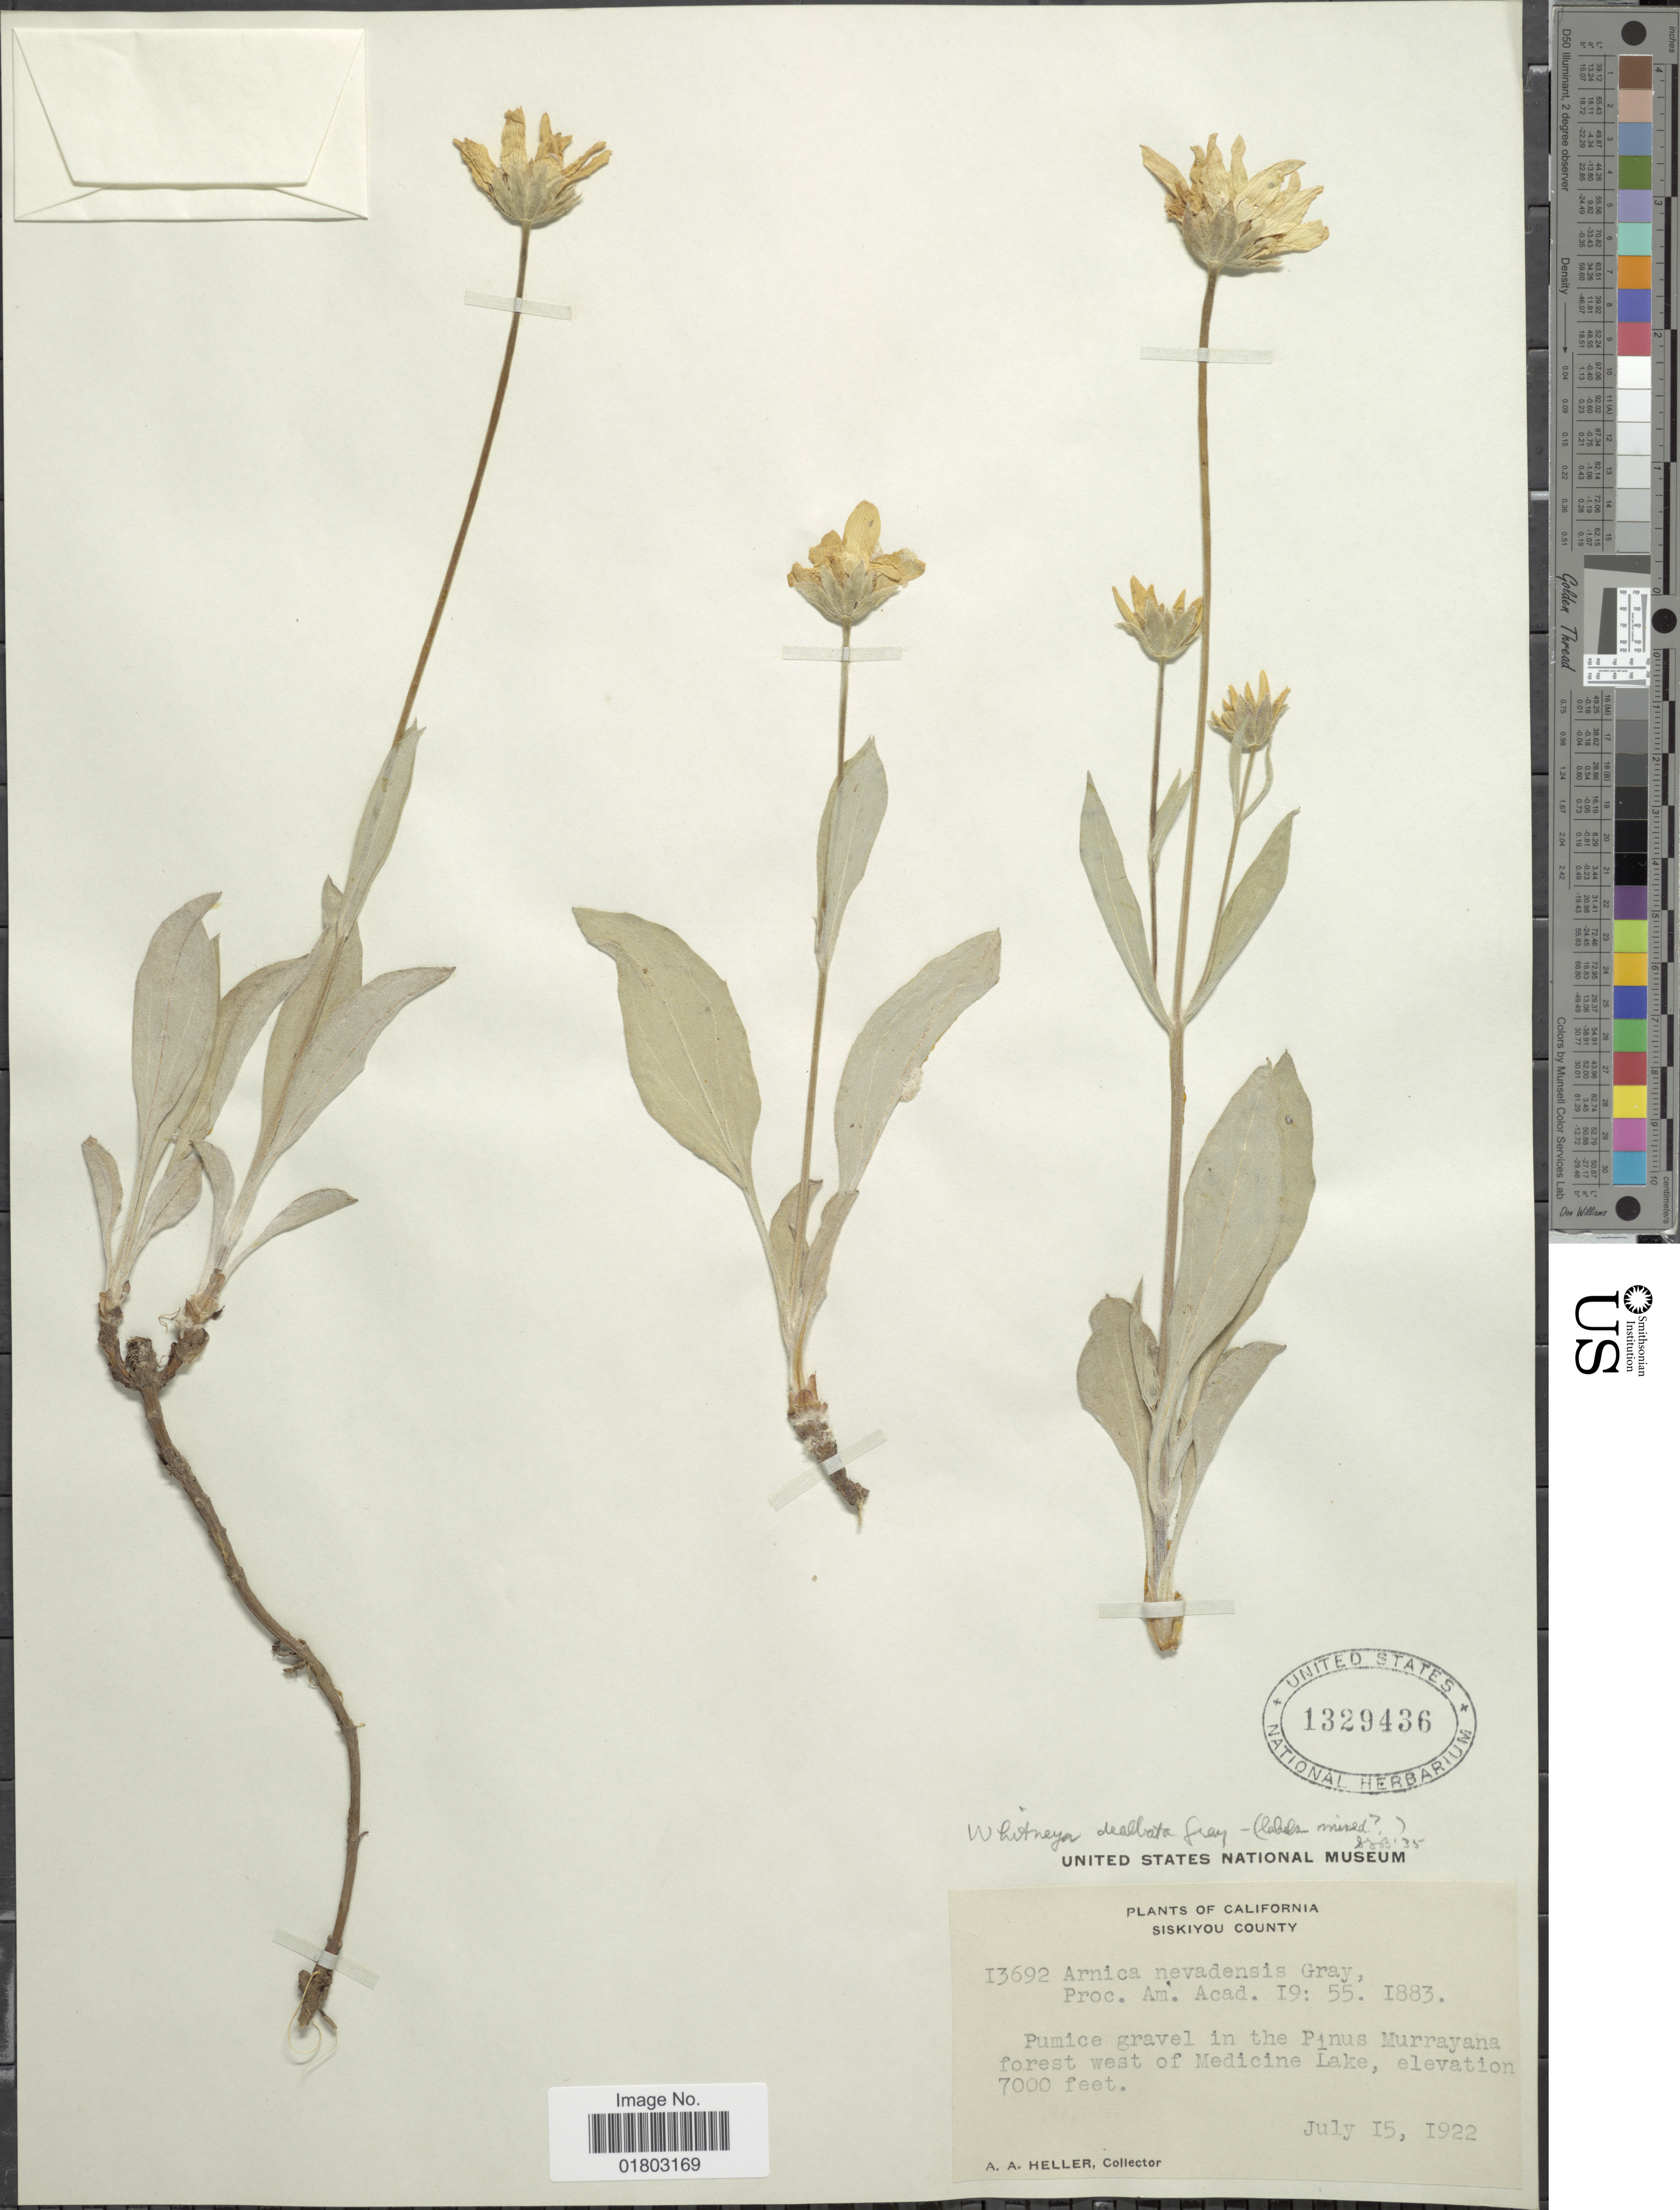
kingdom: Plantae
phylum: Tracheophyta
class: Magnoliopsida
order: Asterales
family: Asteraceae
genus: Arnica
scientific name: Arnica dealbata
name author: (A. Gray) B.G. Baldwin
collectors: A. A. Heller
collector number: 13692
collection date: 1922-07-15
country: United States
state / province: California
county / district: Siskiyou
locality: Siskiyou County, Pumice gravel in the Pinus Murrayana forest west of Medicine Lake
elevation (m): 2134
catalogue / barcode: US 1329436